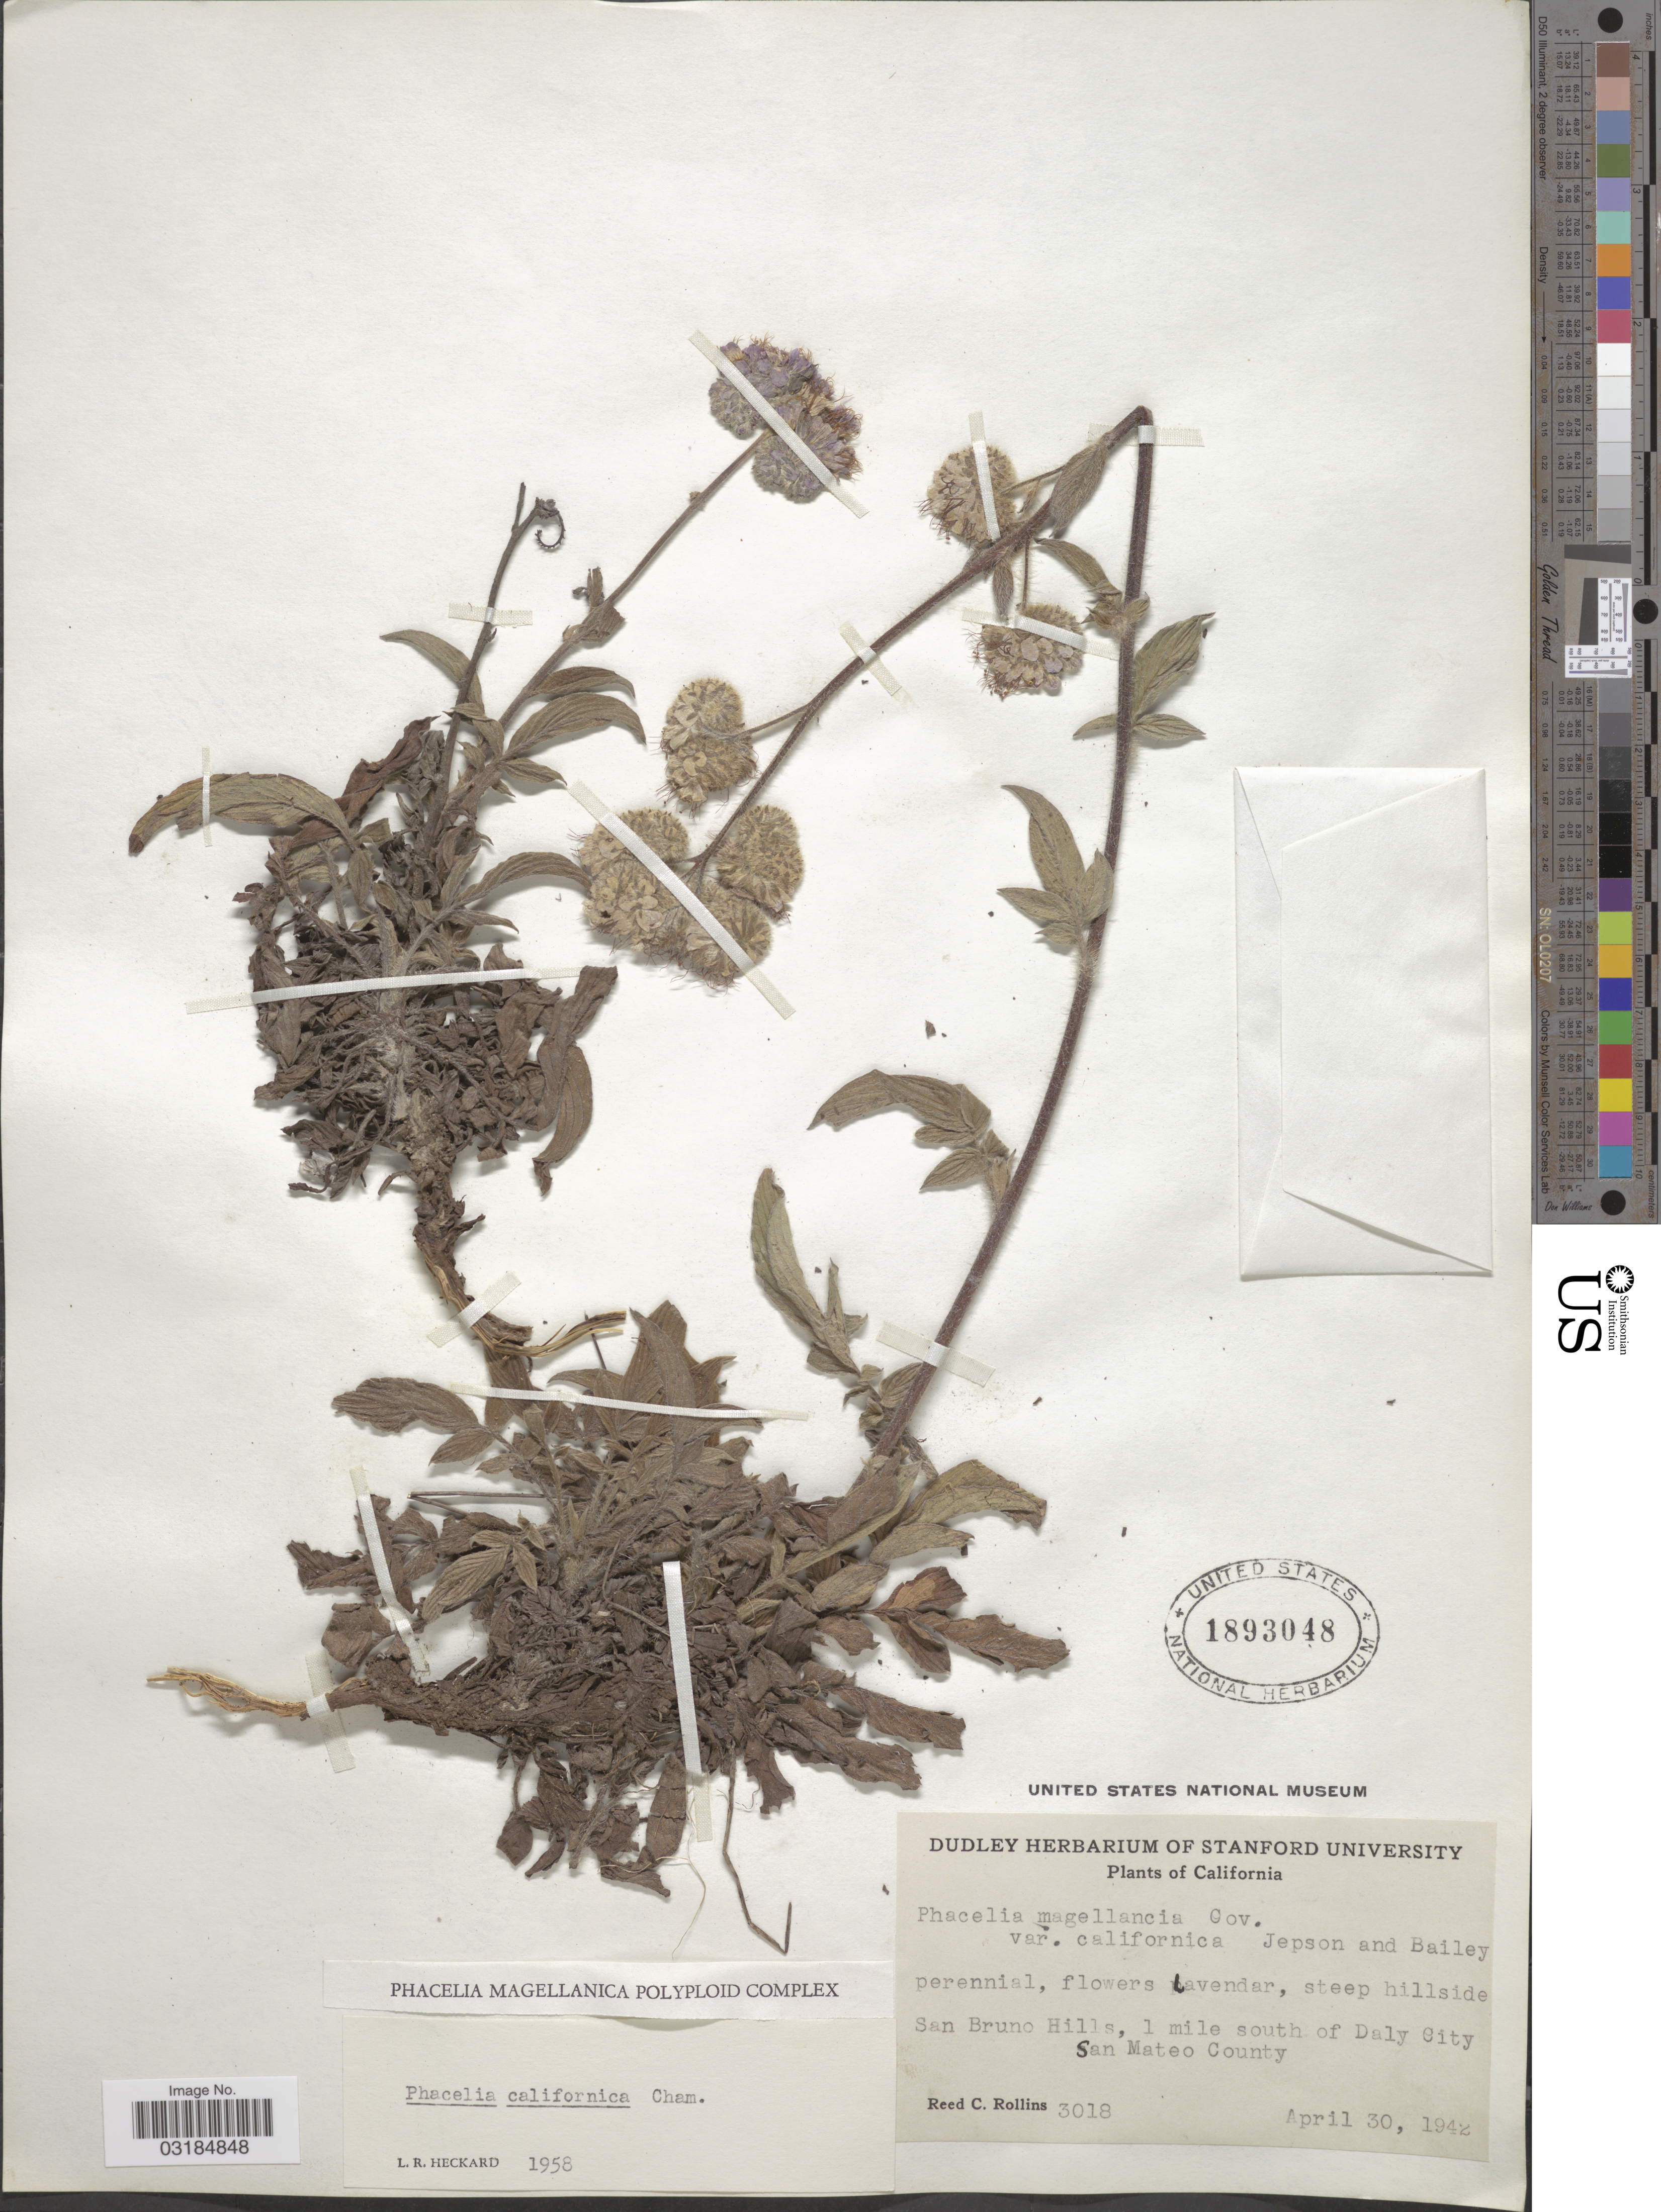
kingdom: Plantae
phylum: Tracheophyta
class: Magnoliopsida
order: Boraginales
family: Hydrophyllaceae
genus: Phacelia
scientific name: Phacelia californica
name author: Cham.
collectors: R. C. Rollins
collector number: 3018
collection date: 1942-04-30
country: United States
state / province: California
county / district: San Mateo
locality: San Bruno Hills, 1 mile south of Daly City, San Mateo County.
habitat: steep hillside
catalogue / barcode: US 1893048